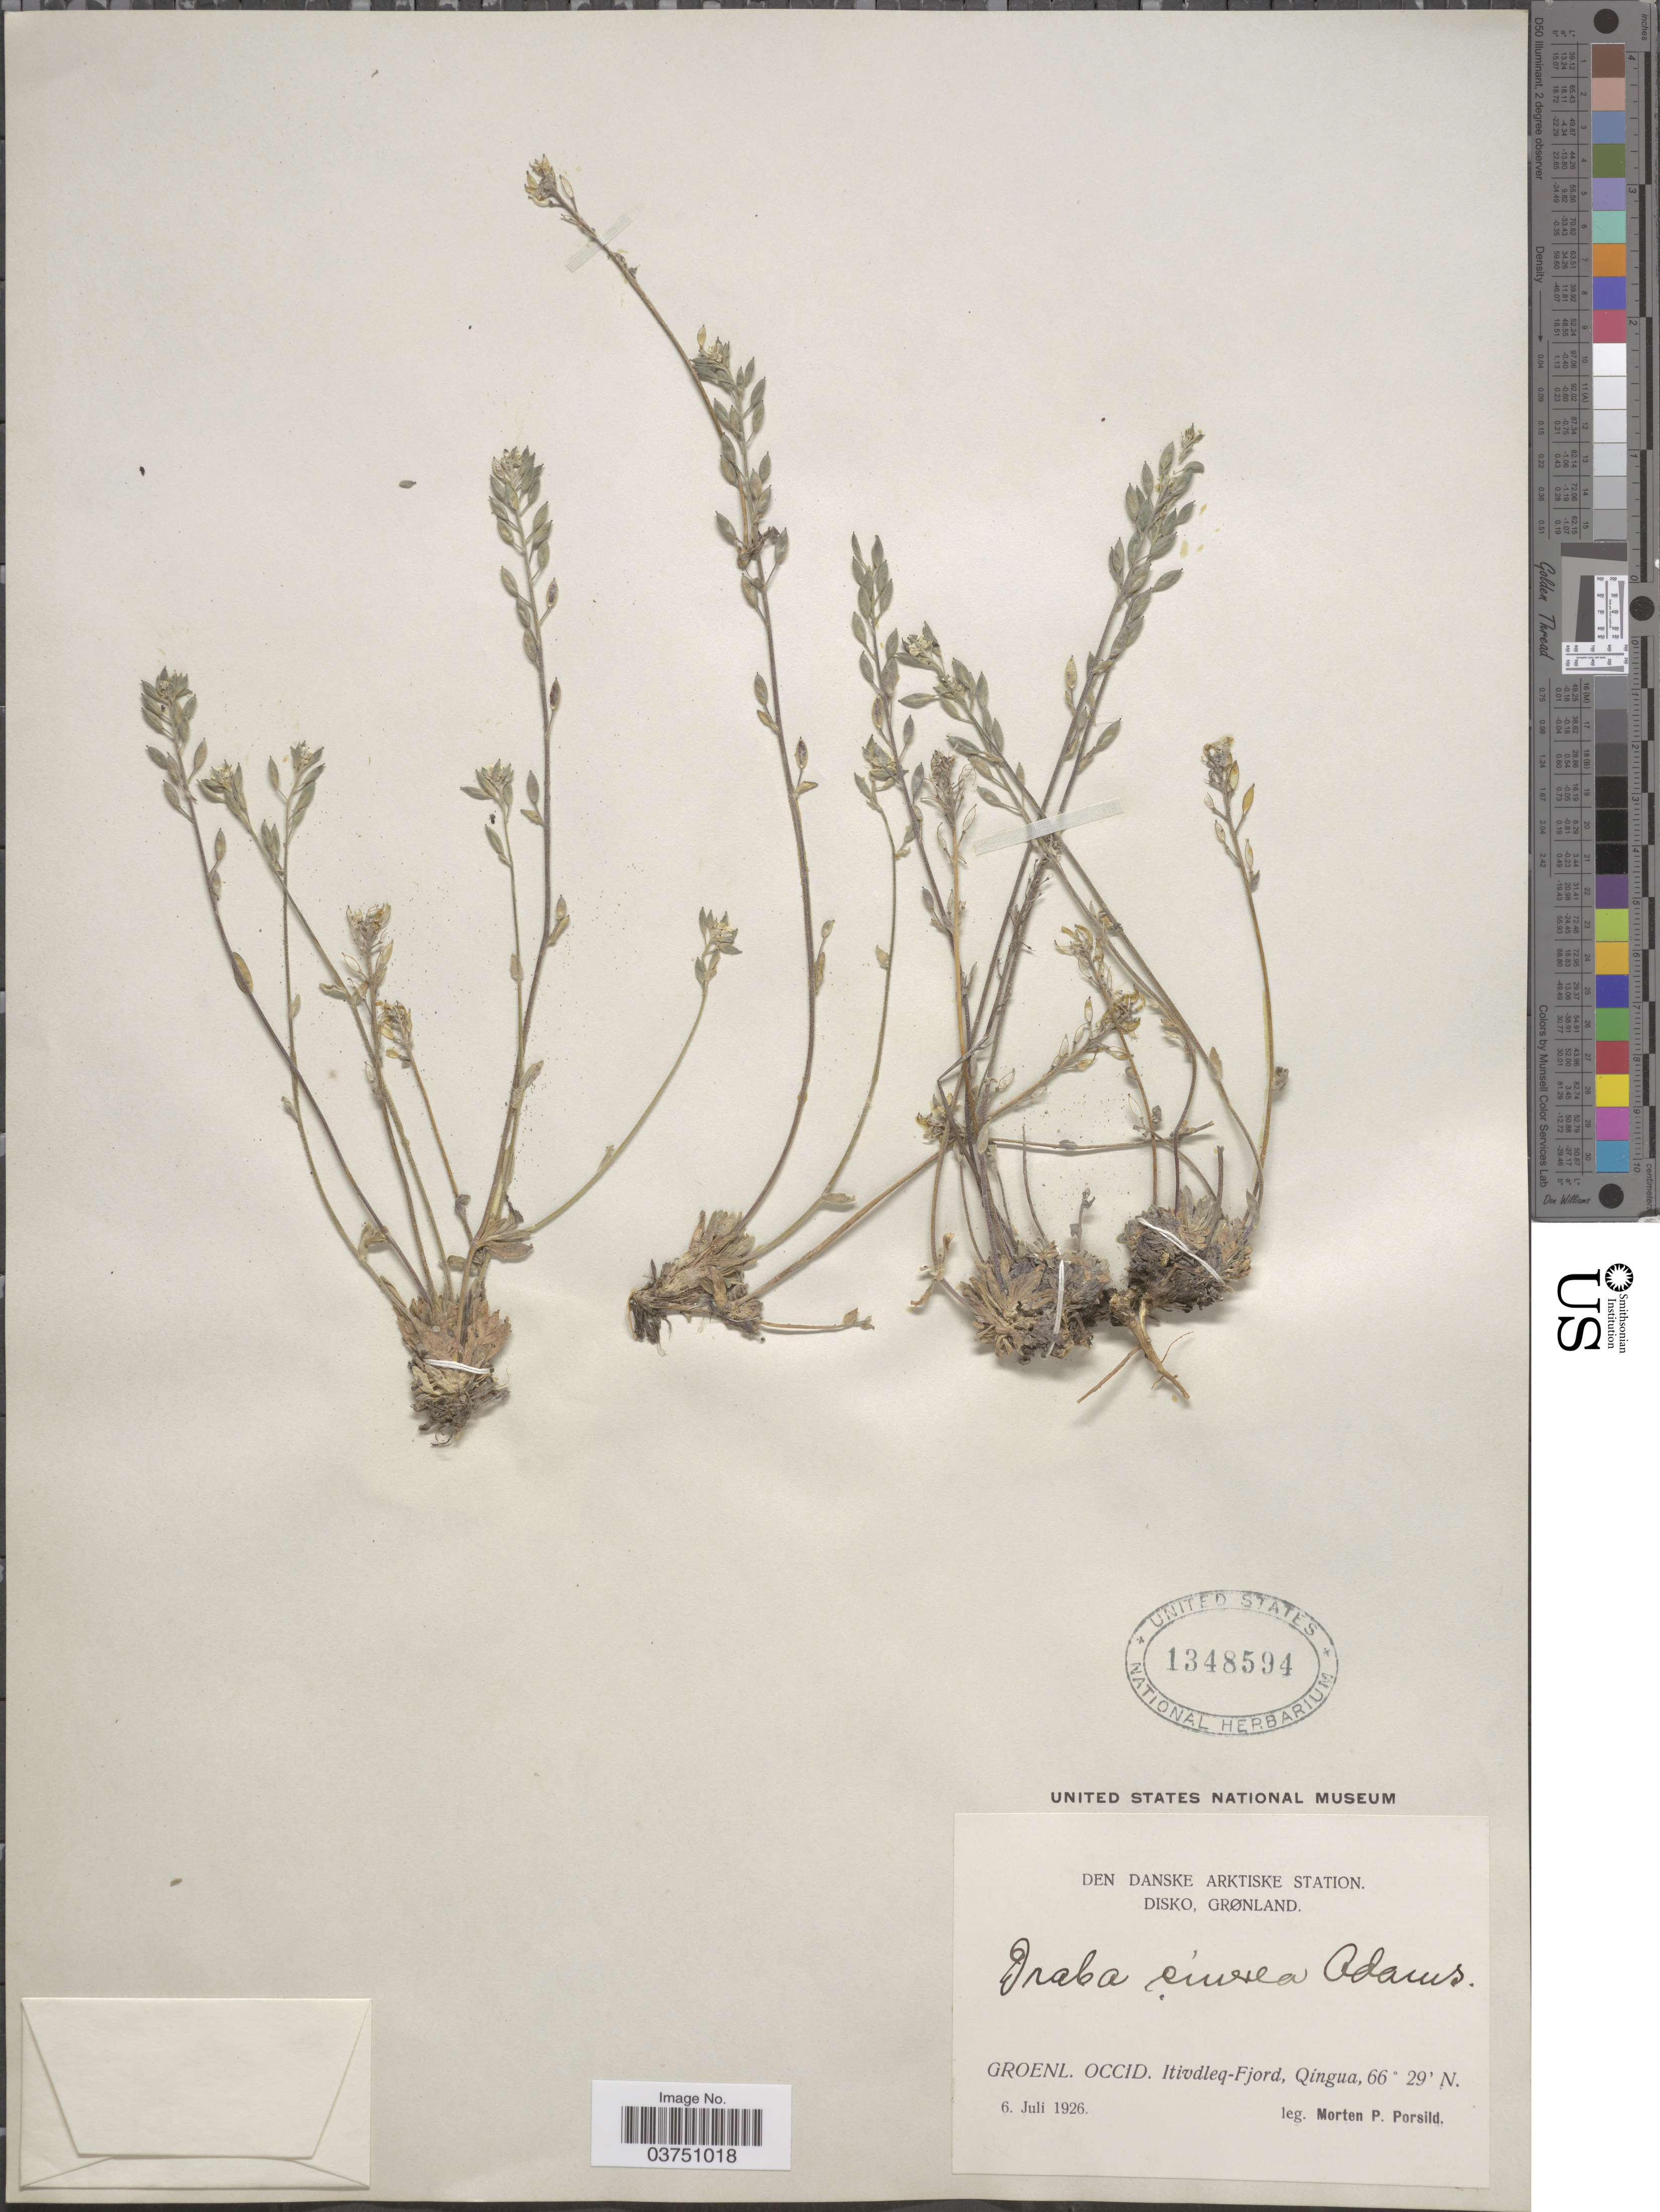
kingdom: Plantae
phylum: Tracheophyta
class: Magnoliopsida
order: Brassicales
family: Brassicaceae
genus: Draba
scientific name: Draba cinerea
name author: Adams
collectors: M. P. Porsild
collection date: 1926-07-06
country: Greenland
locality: Den Danske Arktiske Station. Disko, Grønland. Groenl. Occid. Itivdleq-Fjord, Qíngua.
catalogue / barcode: US 1348594